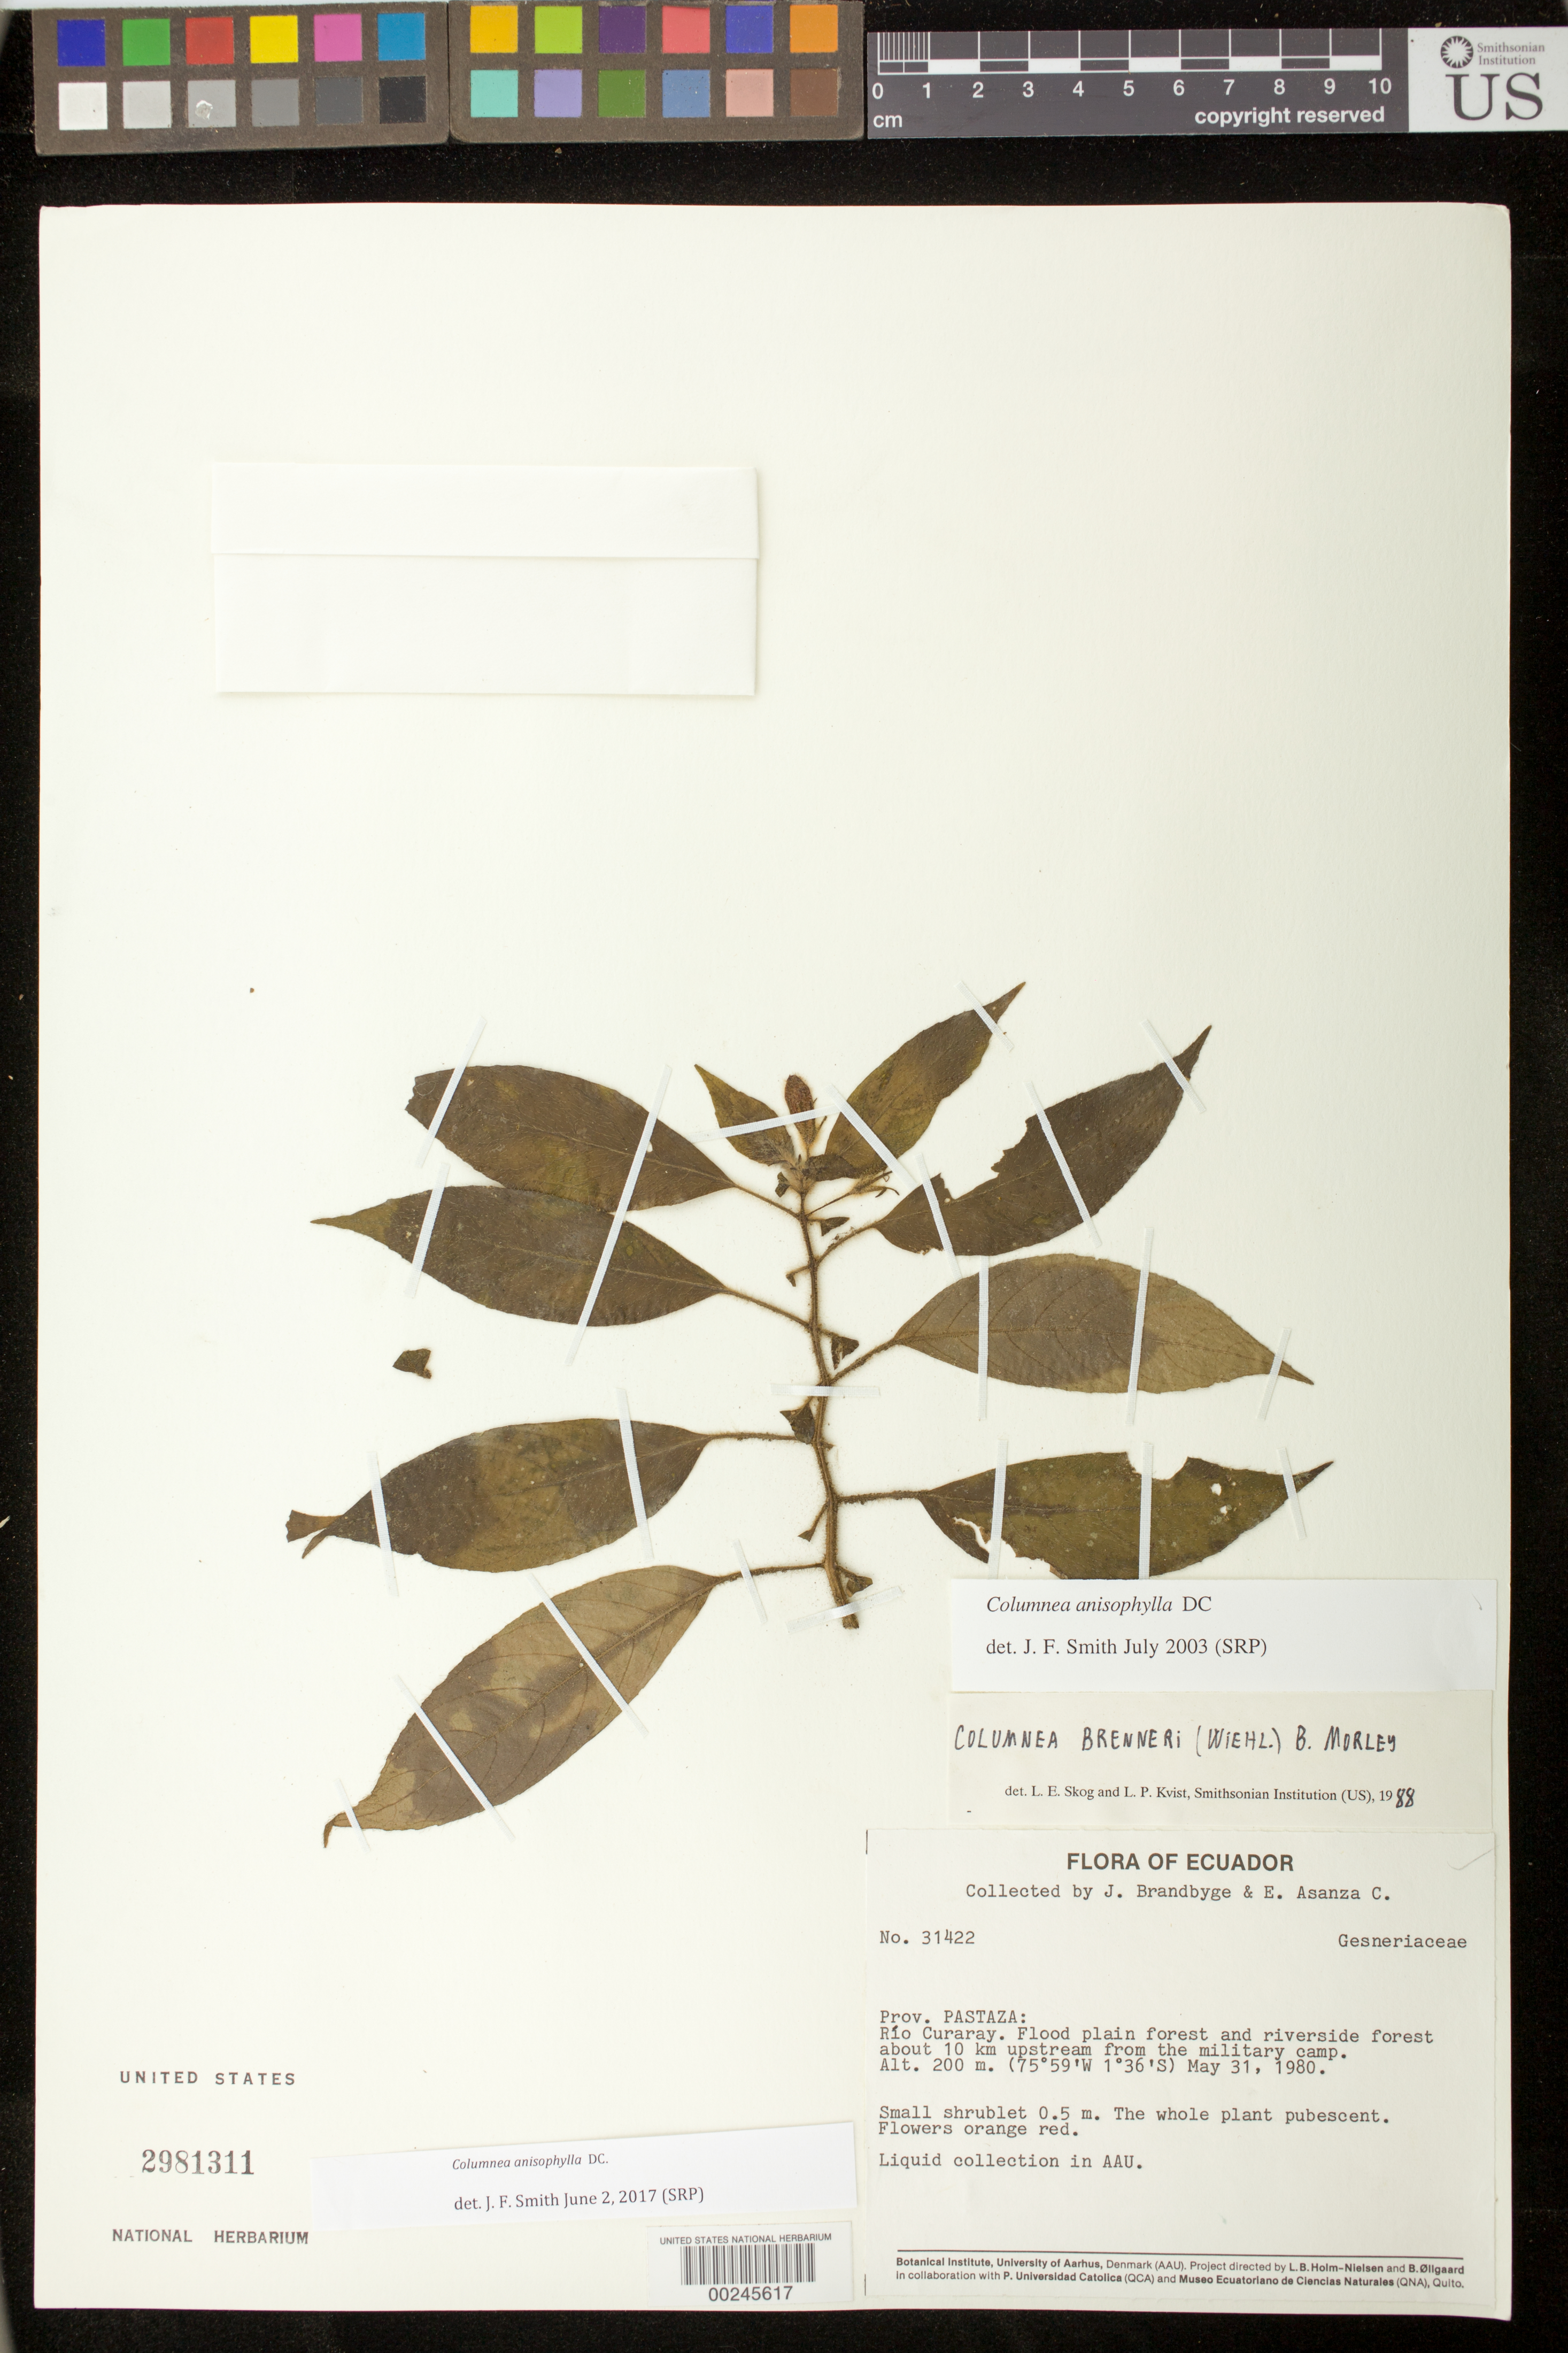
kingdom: Plantae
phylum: Tracheophyta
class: Magnoliopsida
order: Lamiales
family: Gesneriaceae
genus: Columnea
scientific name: Columnea anisophylla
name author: DC.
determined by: Smith, J. F.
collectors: J. Brandbyge & E. Asanza C.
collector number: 31422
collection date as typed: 31 May 1980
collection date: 1980-05-31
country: Ecuador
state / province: Pastaza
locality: Rio Curaray, about 10 km upstream from military camp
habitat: Flood plain forest & riverside forest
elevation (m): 200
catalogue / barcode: US 2981311